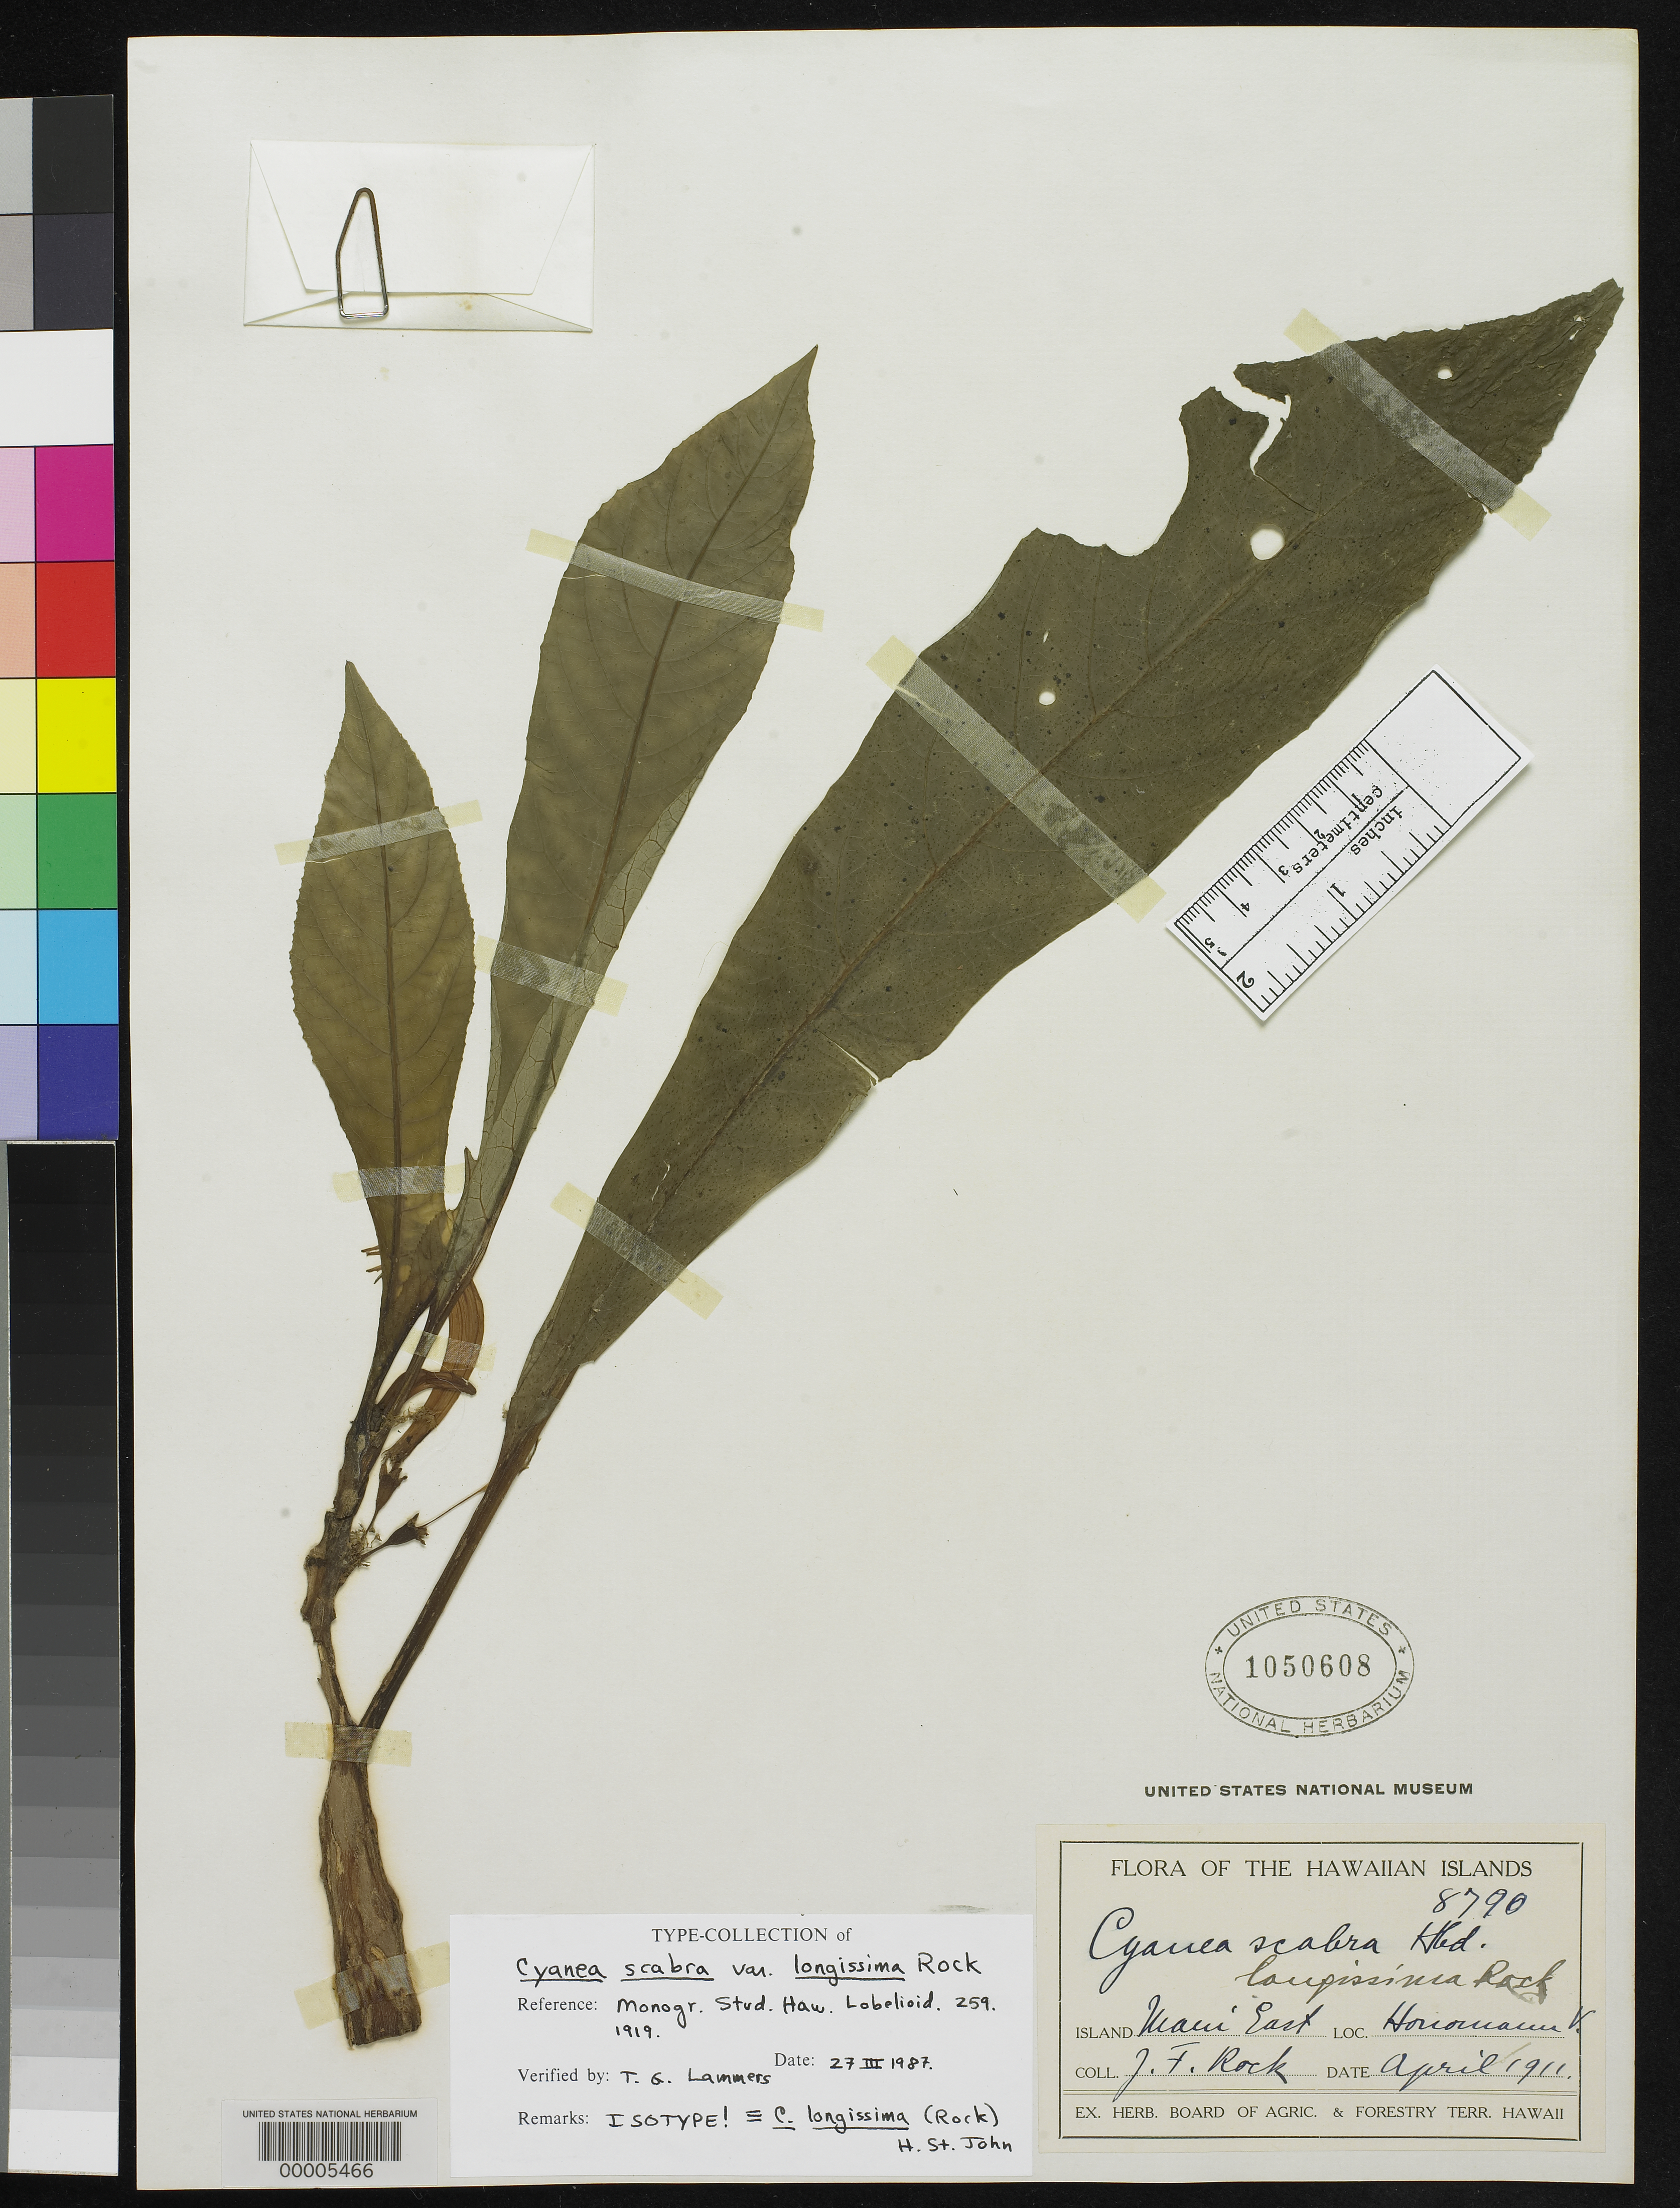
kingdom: Plantae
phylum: Tracheophyta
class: Magnoliopsida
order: Asterales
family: Campanulaceae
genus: Cyanea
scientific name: Cyanea scabra var. longissima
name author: Rock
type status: Isotype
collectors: J. F. Rock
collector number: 8790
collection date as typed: Apr 1911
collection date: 1911-04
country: United States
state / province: Hawaii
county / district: Maui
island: Maui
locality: N slopes of Mt. Haleakala.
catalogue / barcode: US 1050608